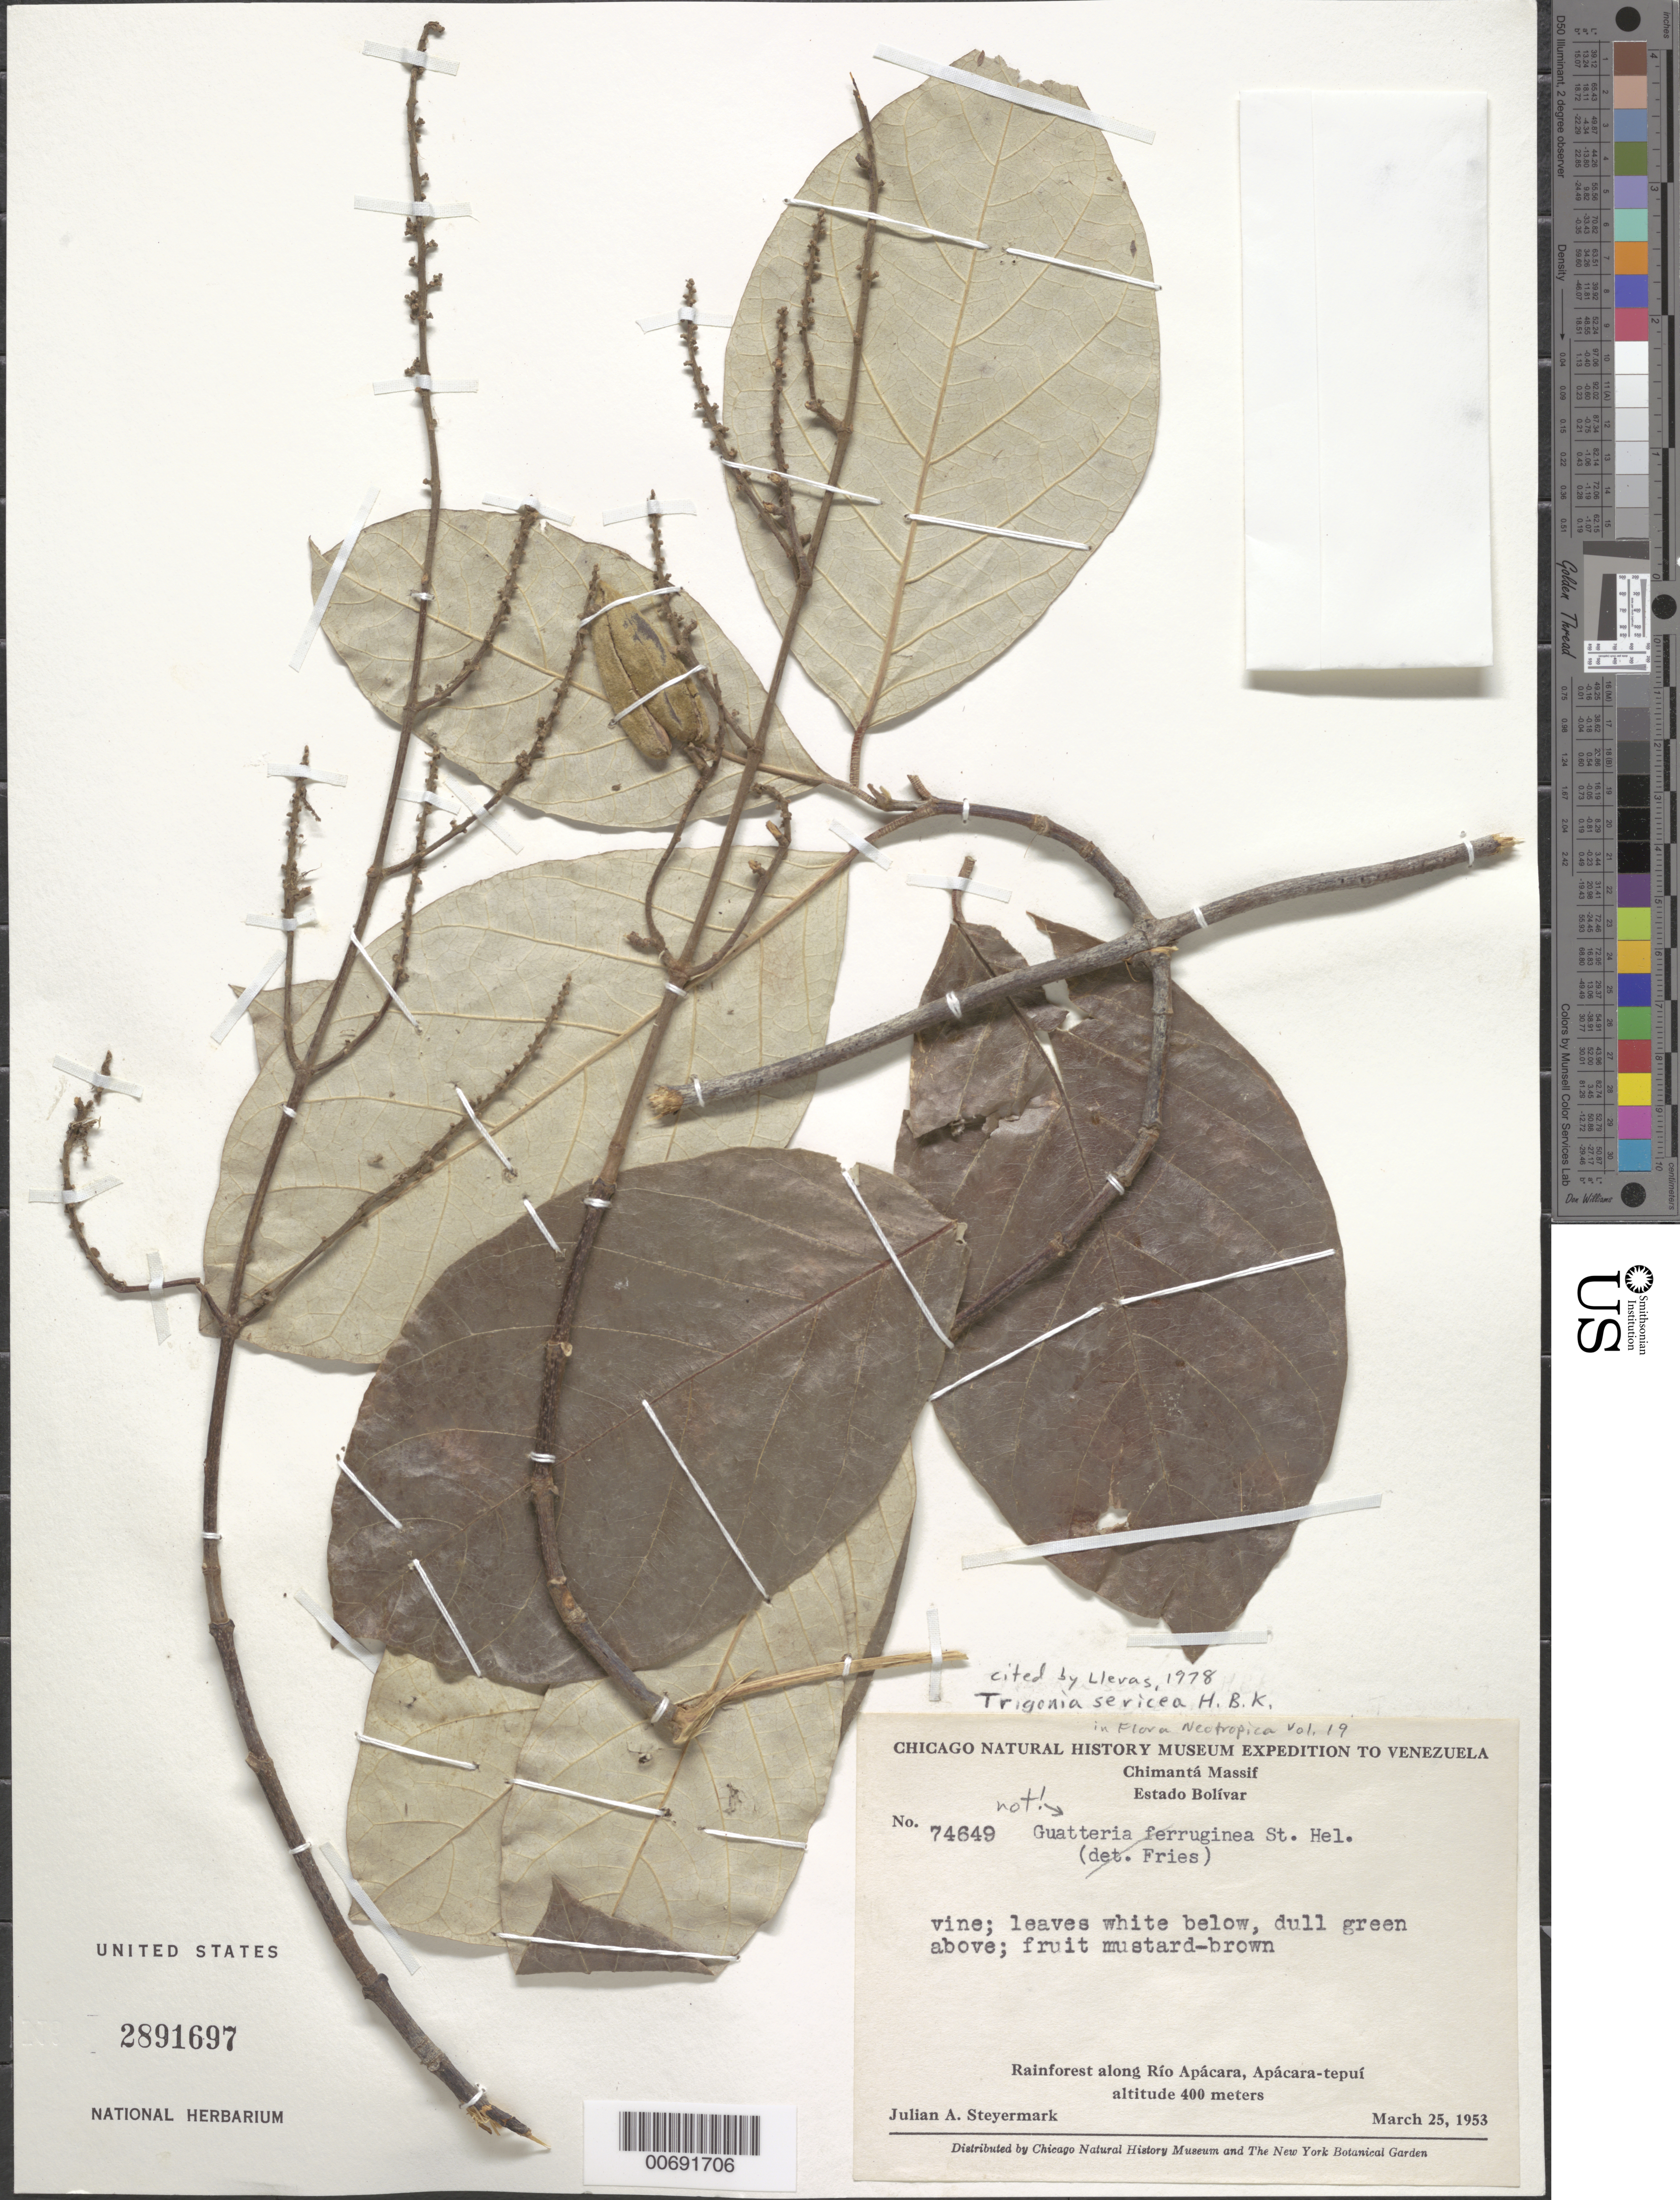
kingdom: Plantae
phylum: Tracheophyta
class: Magnoliopsida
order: Malpighiales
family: Trigoniaceae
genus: Trigonia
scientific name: Trigonia sericea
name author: Kunth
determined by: Lleras, E.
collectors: J. Steyermark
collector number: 74649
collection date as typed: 25-Mar-53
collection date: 1953-03-25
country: Venezuela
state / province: Bolívar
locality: Río Apácara, Apácara-tepuí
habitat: Rainforest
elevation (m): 400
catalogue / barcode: US 2891697